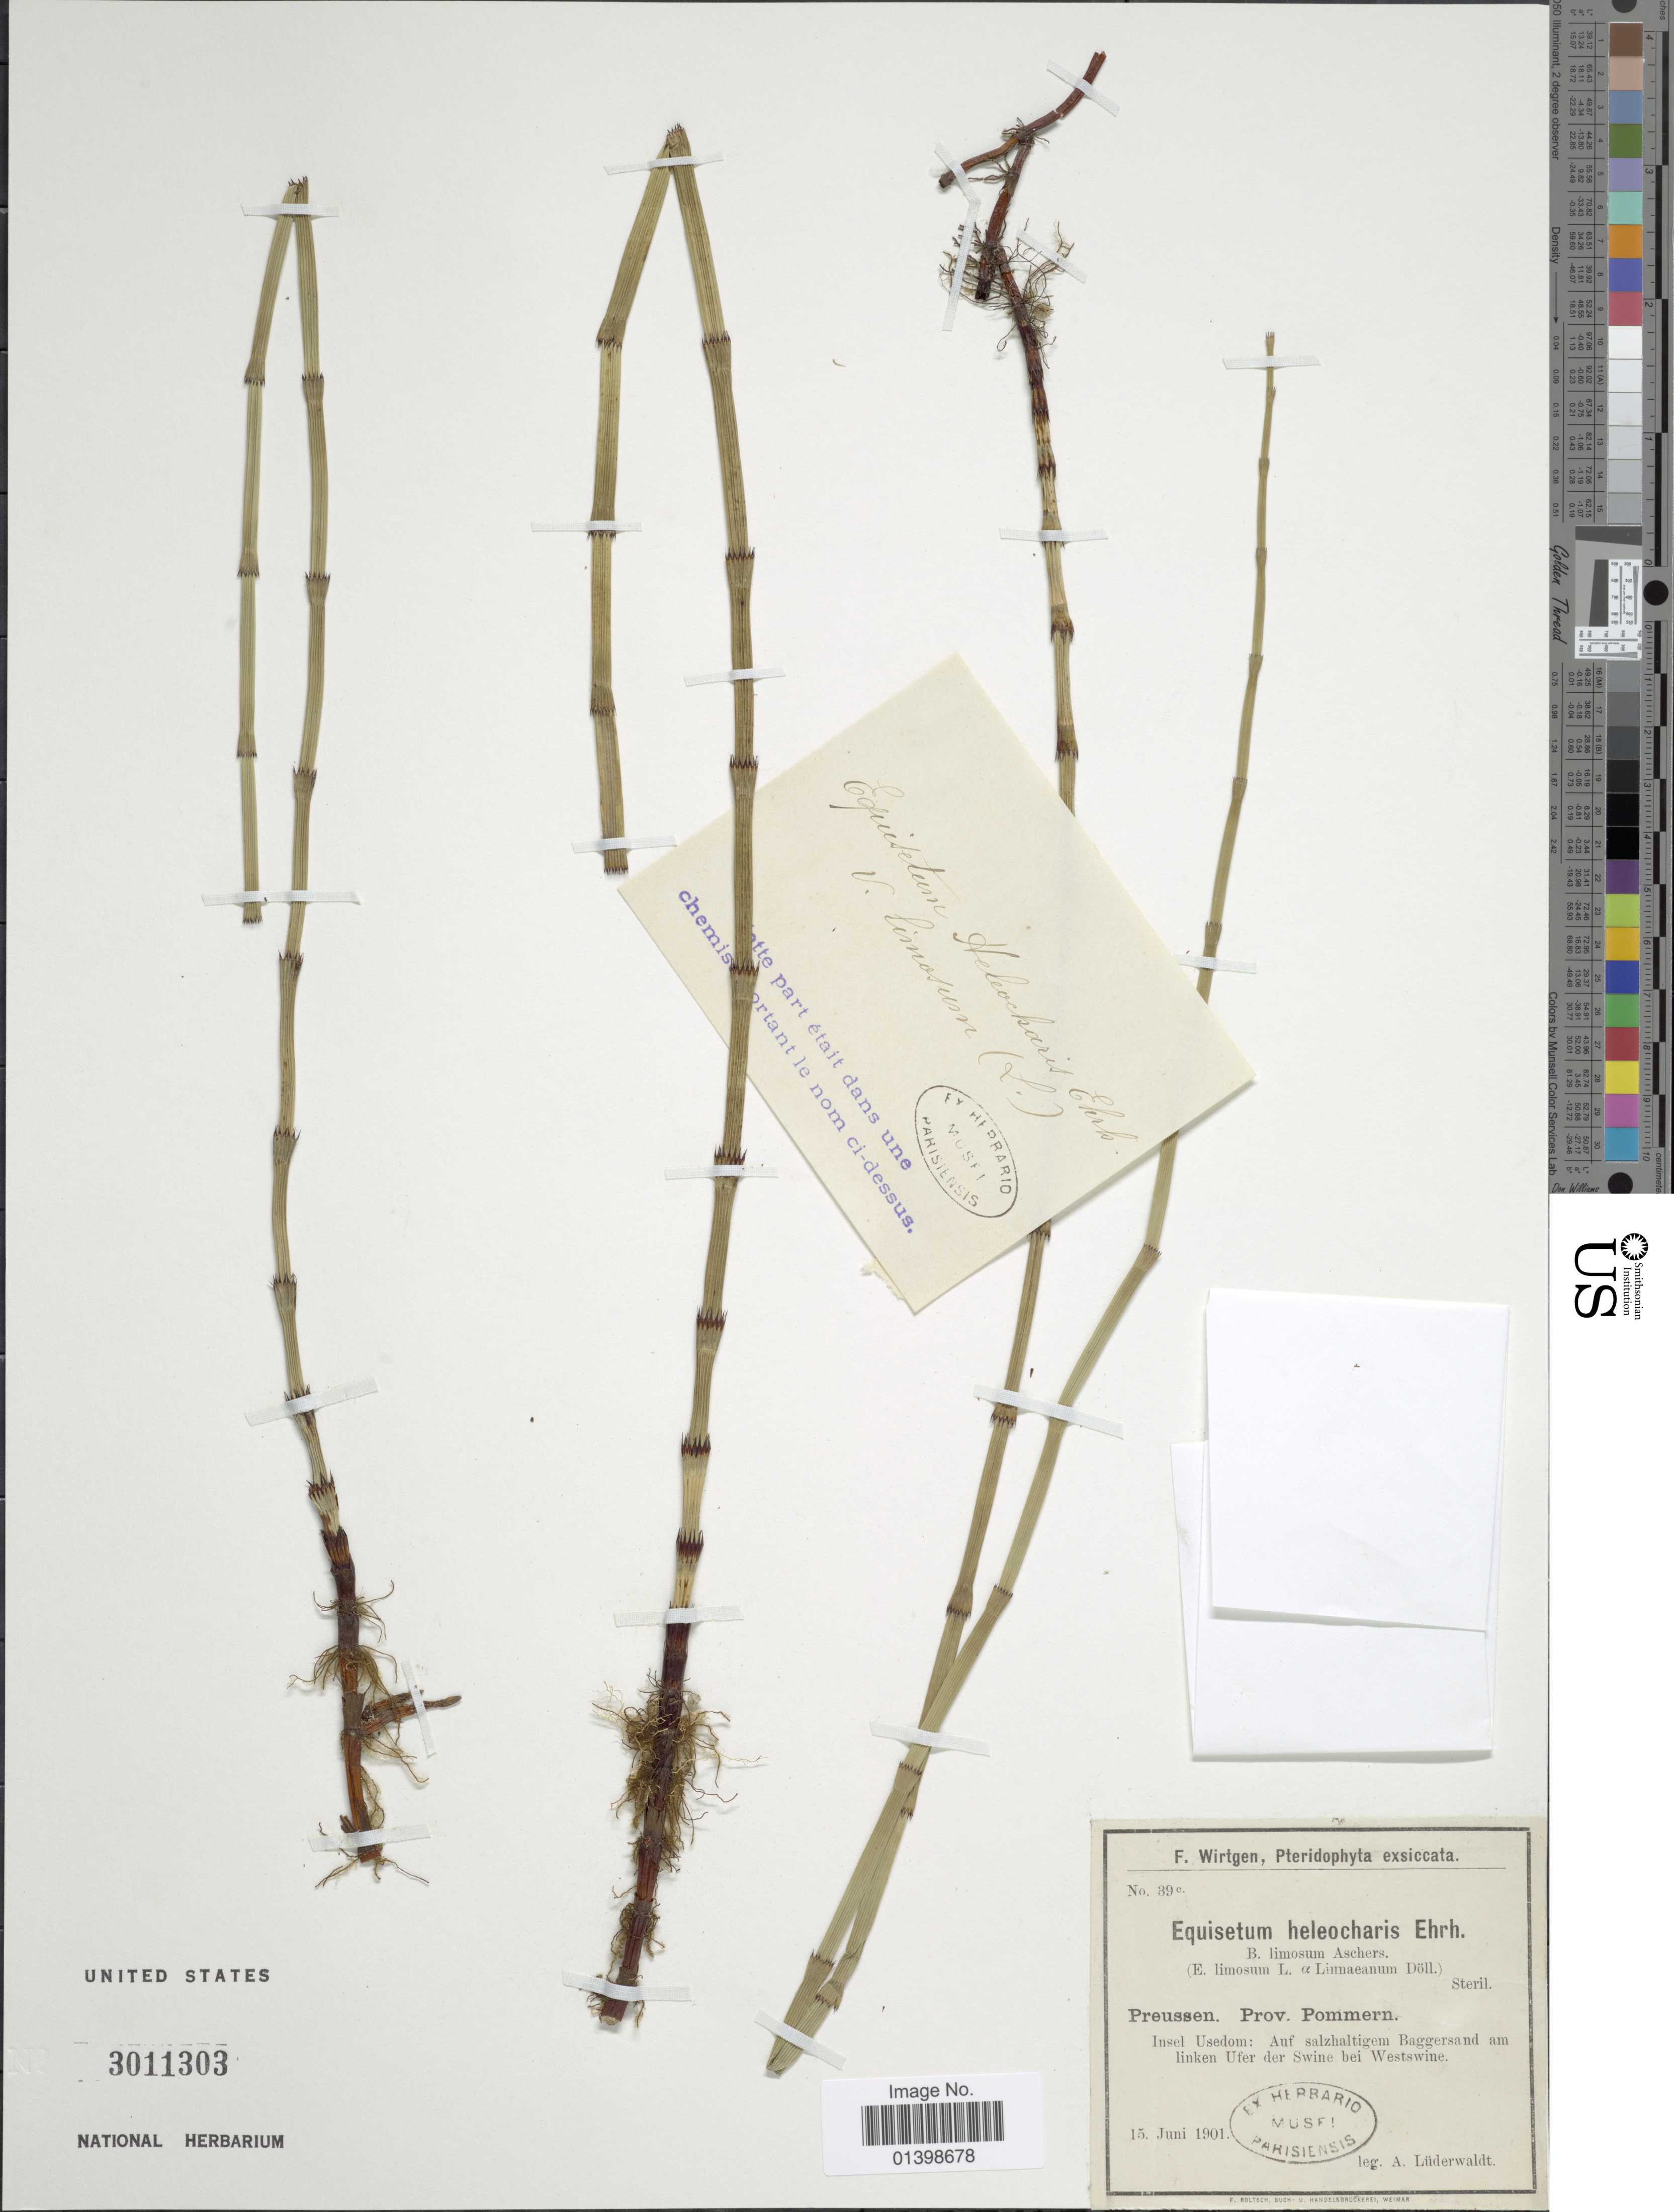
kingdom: Plantae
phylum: Tracheophyta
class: Polypodiopsida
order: Equisetales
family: Equisetaceae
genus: Equisetum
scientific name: Equisetum fluviatile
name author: L.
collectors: A. Lüderwaldt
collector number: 39c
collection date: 1901-06-15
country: Germany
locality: Preussen. prov. Pommern. Insel Usedom: Auf salzhaltigem Baggersand am linken Ufer der Swine bei Westswine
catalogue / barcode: US 3011303